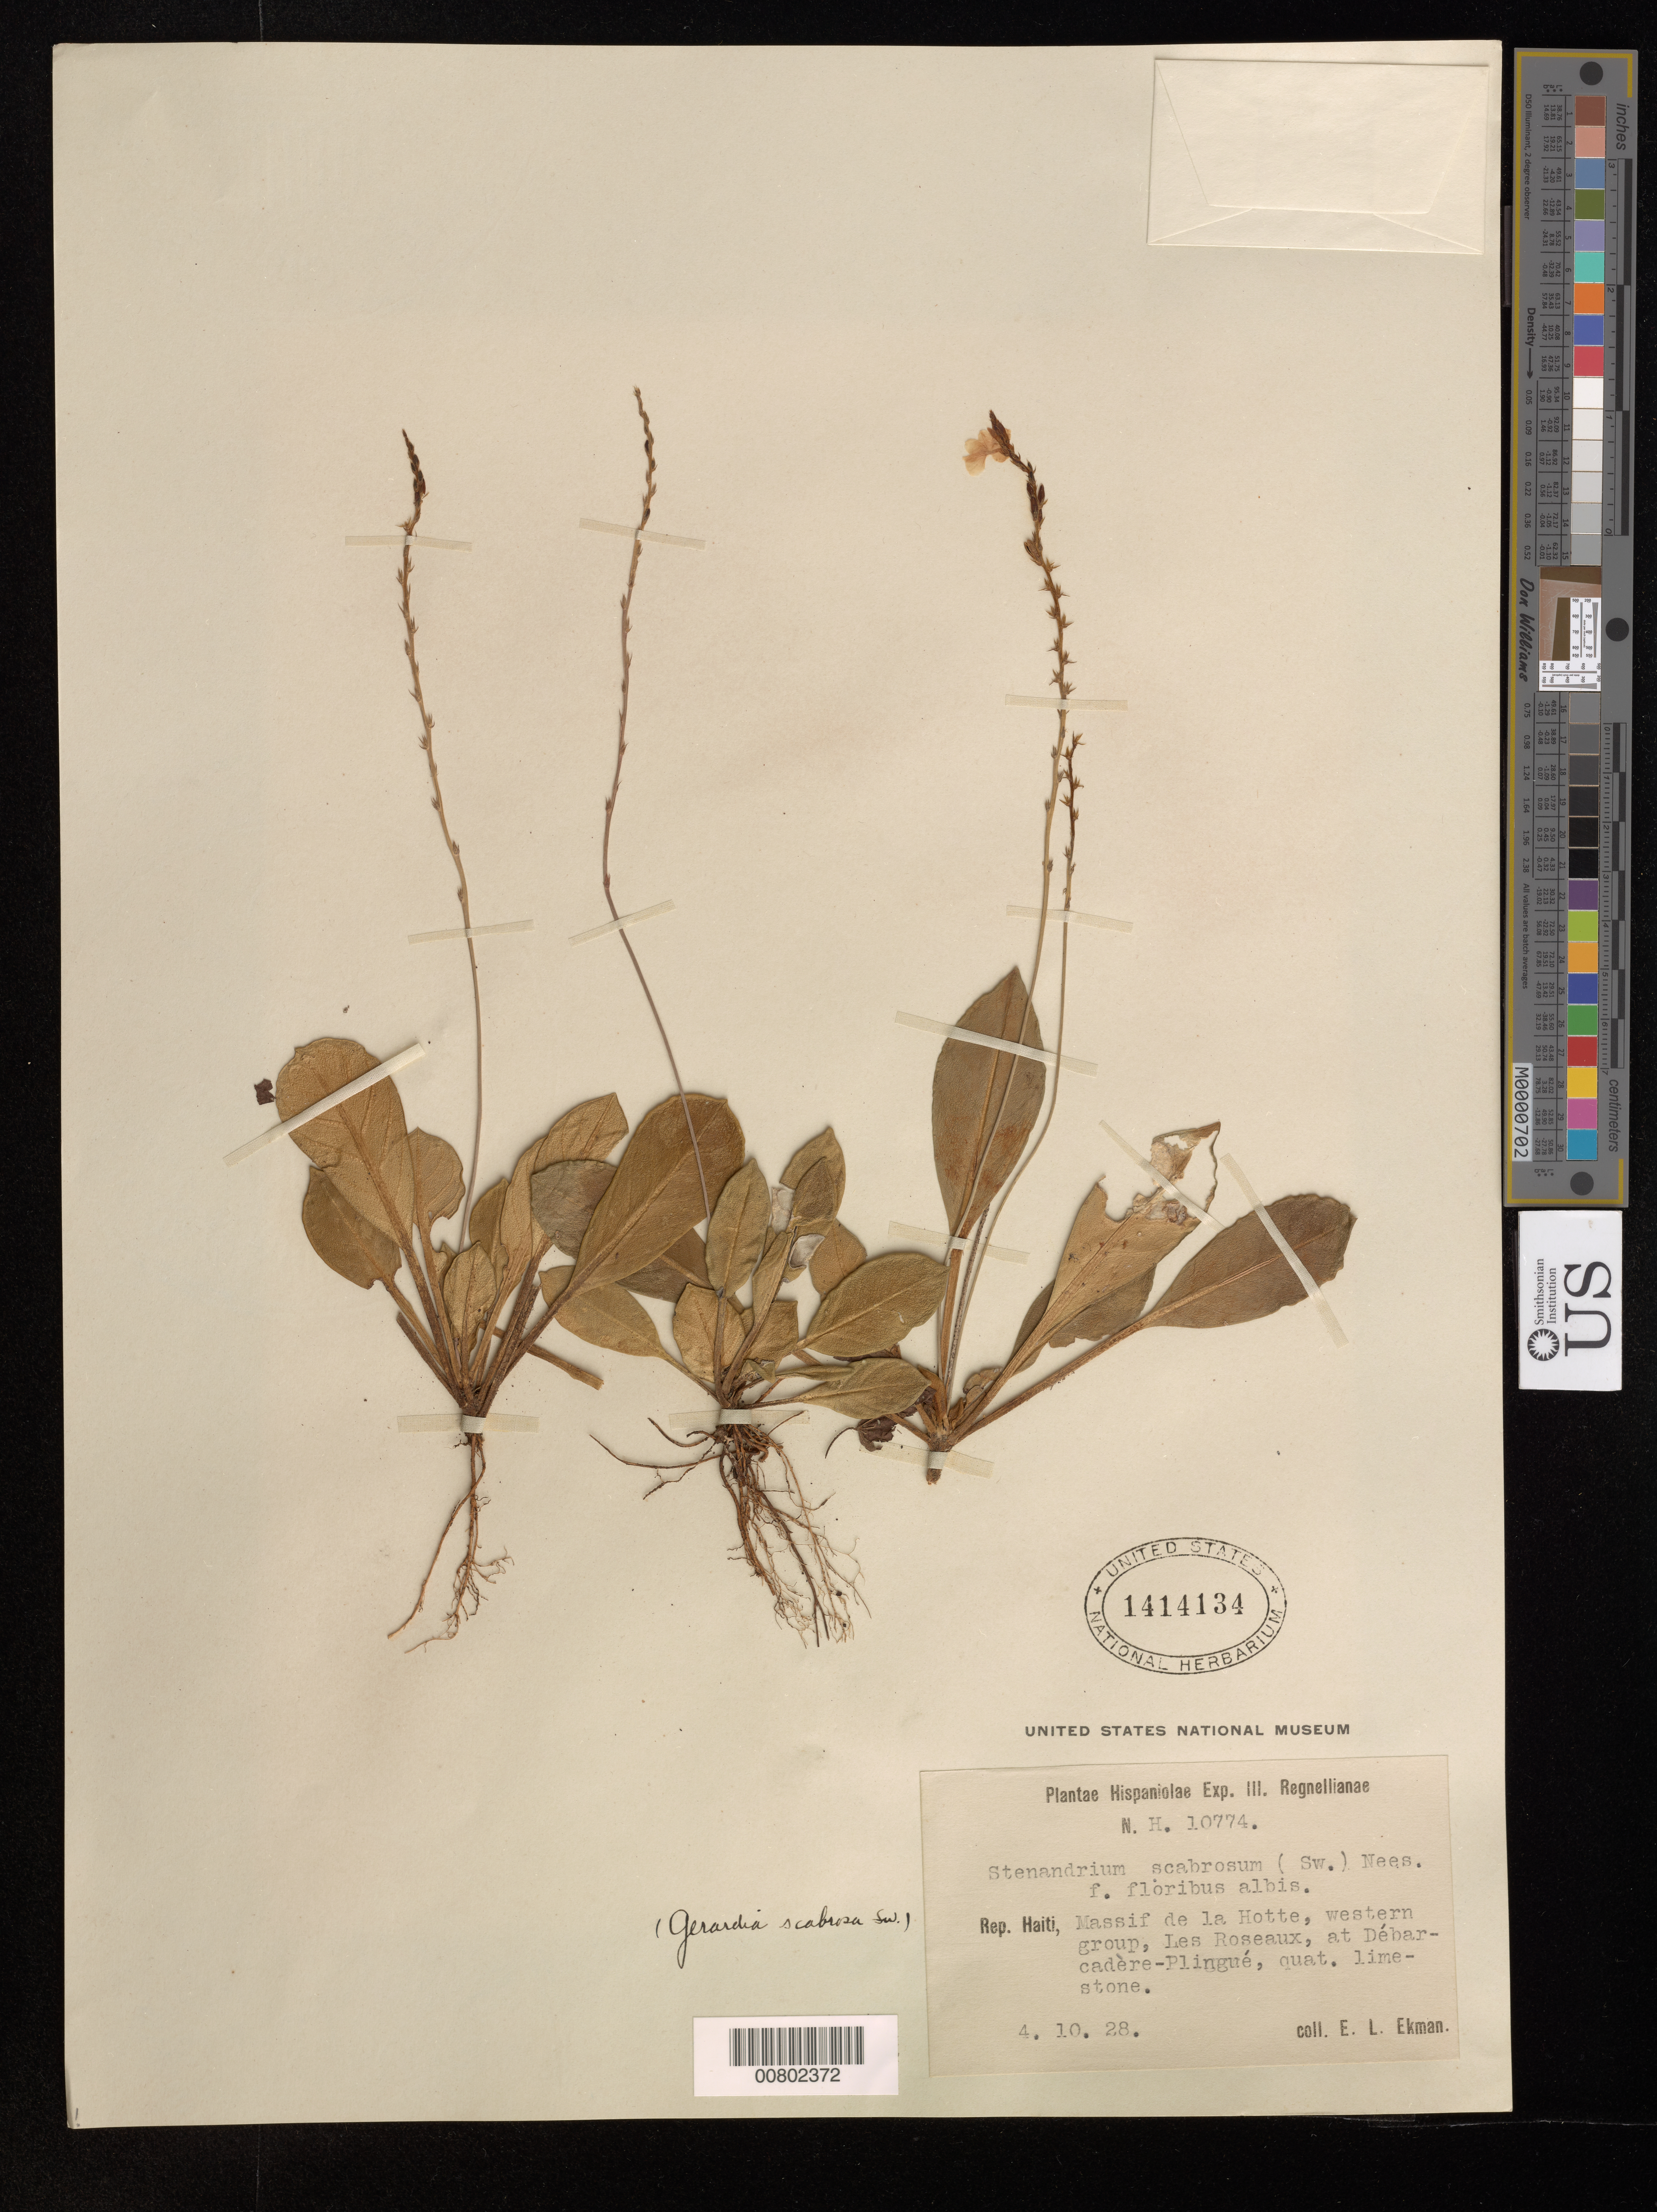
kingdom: Plantae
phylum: Tracheophyta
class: Magnoliopsida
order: Lamiales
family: Acanthaceae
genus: Stenandrium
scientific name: Stenandrium scabrosum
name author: (Sw.) Nees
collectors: E. L. Ekman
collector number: H 10774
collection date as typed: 04 Oct 1928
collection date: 1928-10-04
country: Haiti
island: Hispaniola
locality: Massif de la Hotte, werstern group, Les Roseaux, at Débarcadére-Plingué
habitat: Quat. limestone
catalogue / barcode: US 1414134